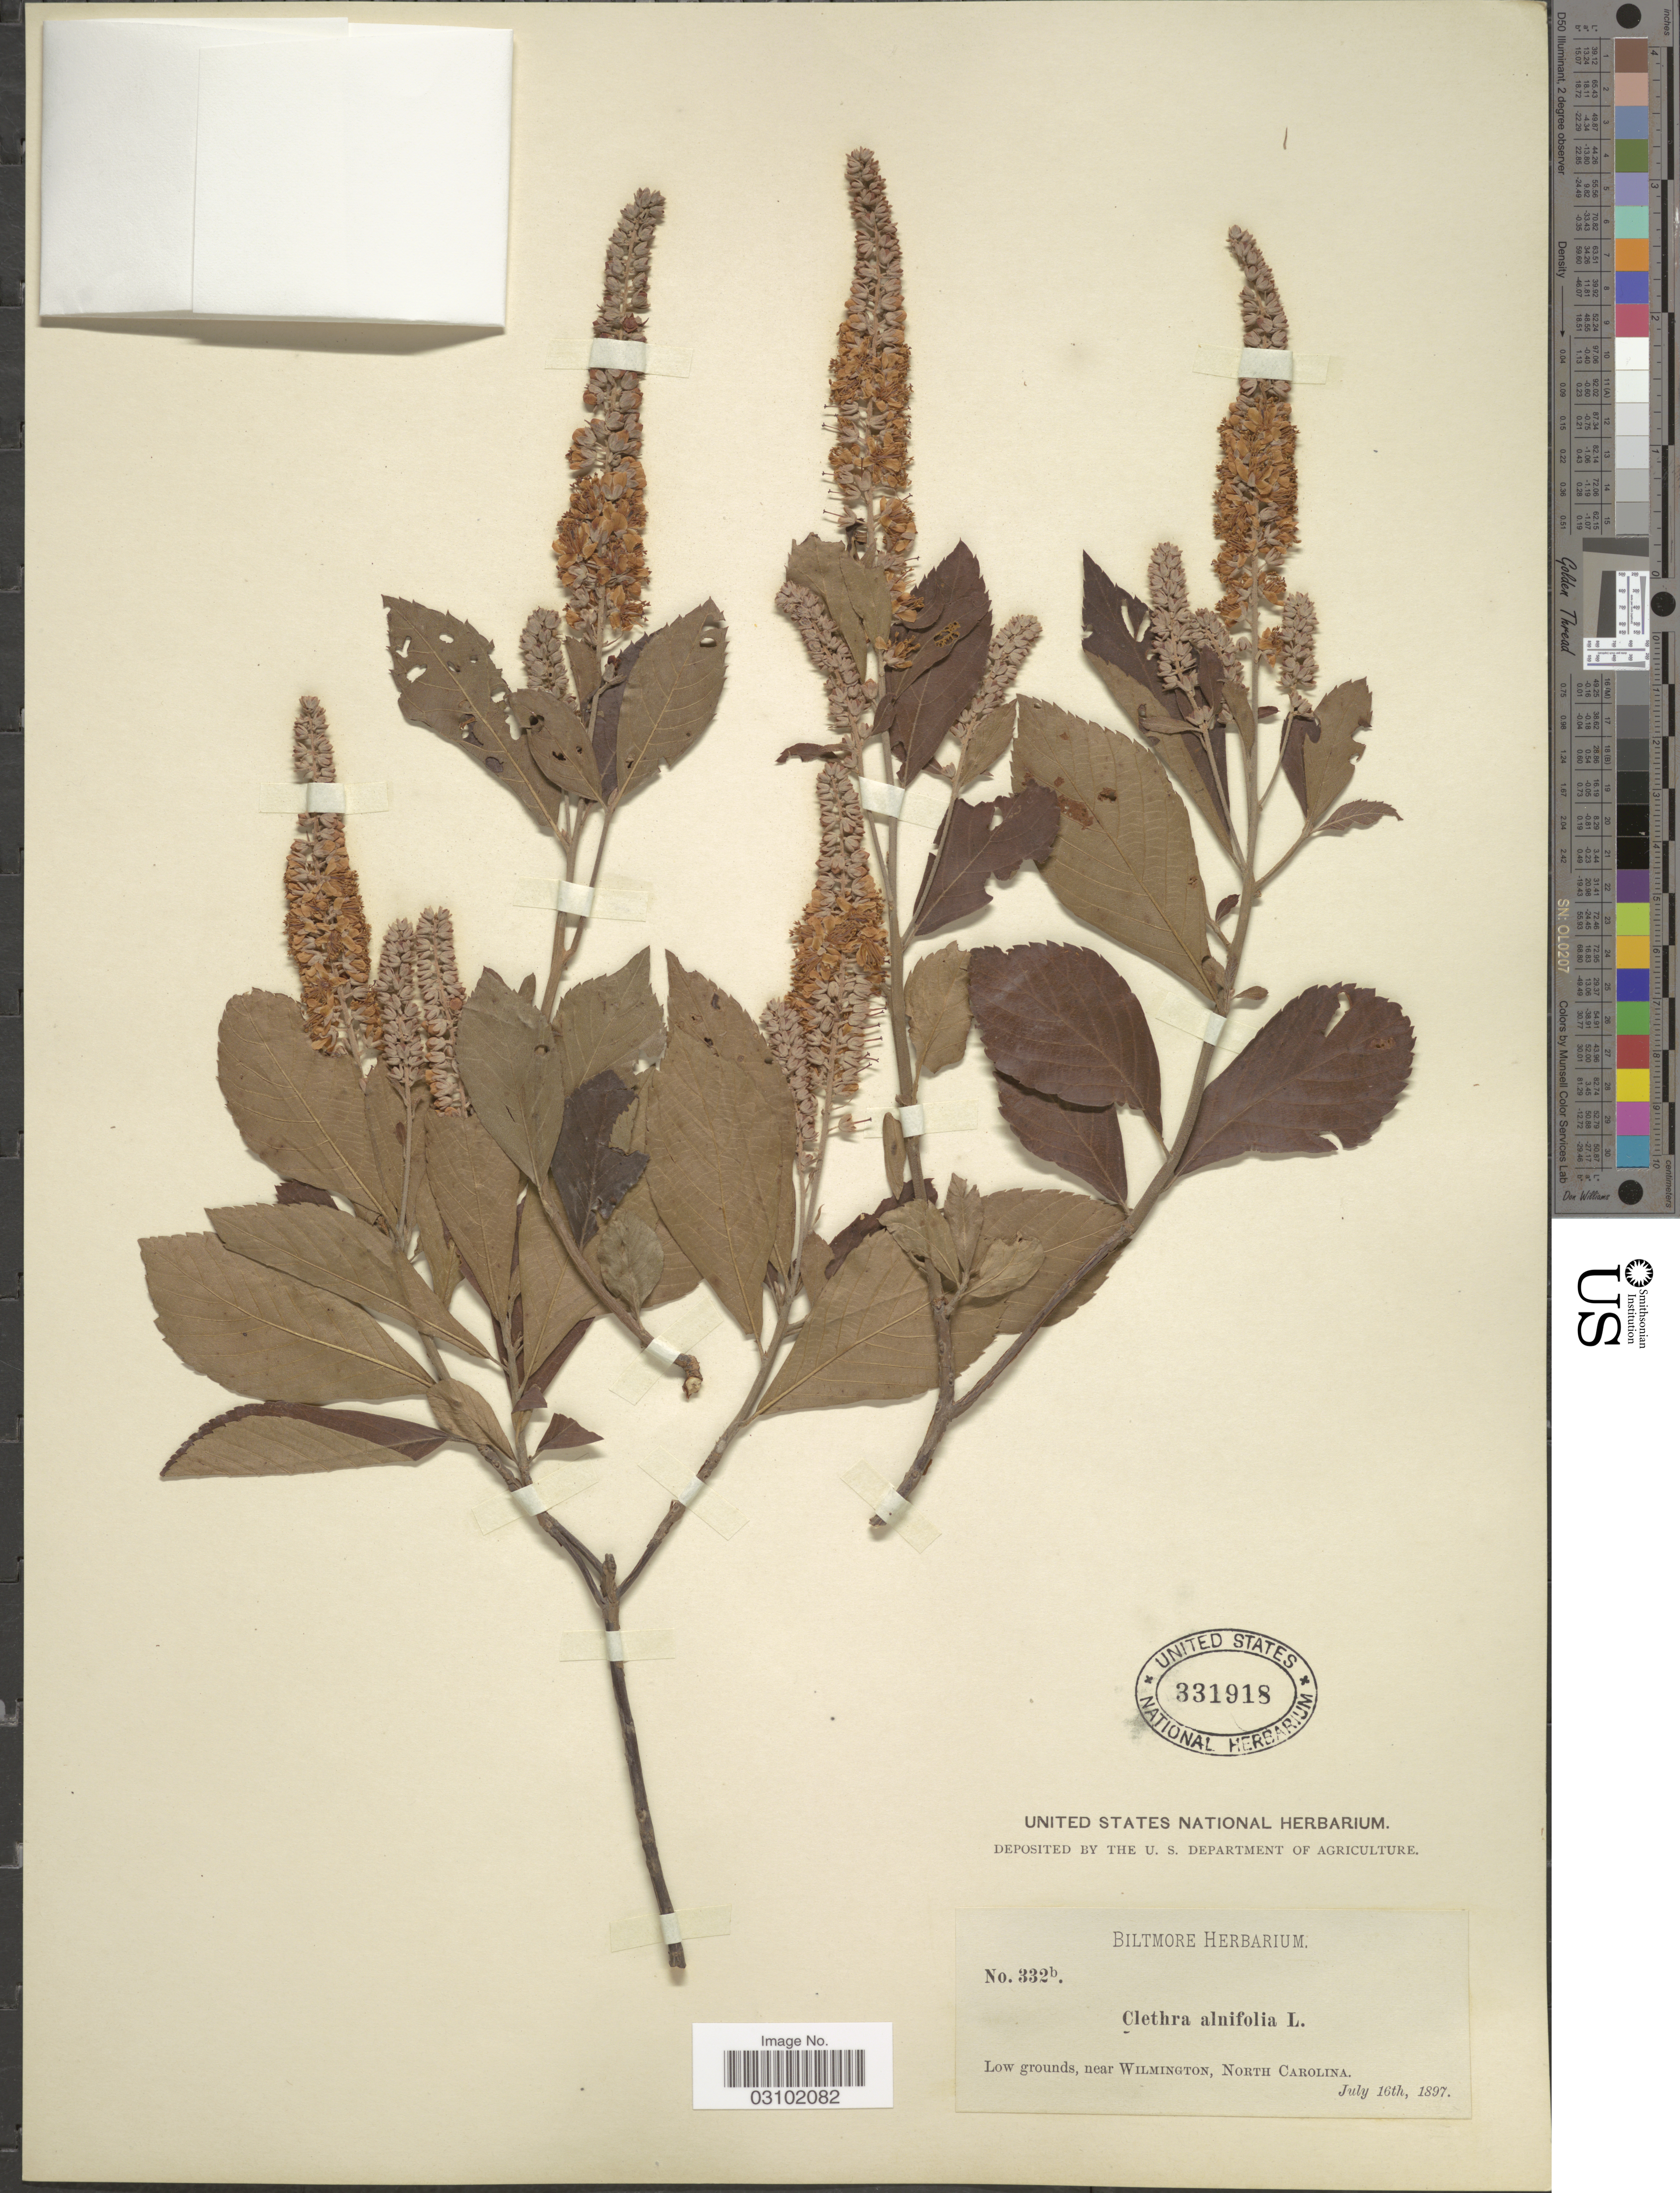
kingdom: Plantae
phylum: Tracheophyta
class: Magnoliopsida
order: Ericales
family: Clethraceae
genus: Clethra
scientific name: Clethra alnifolia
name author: L.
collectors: ex herb. Biltmore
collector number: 332b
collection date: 1897-07-16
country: United States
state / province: North Carolina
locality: Low grounds, near Wilmington.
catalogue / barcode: US 331918